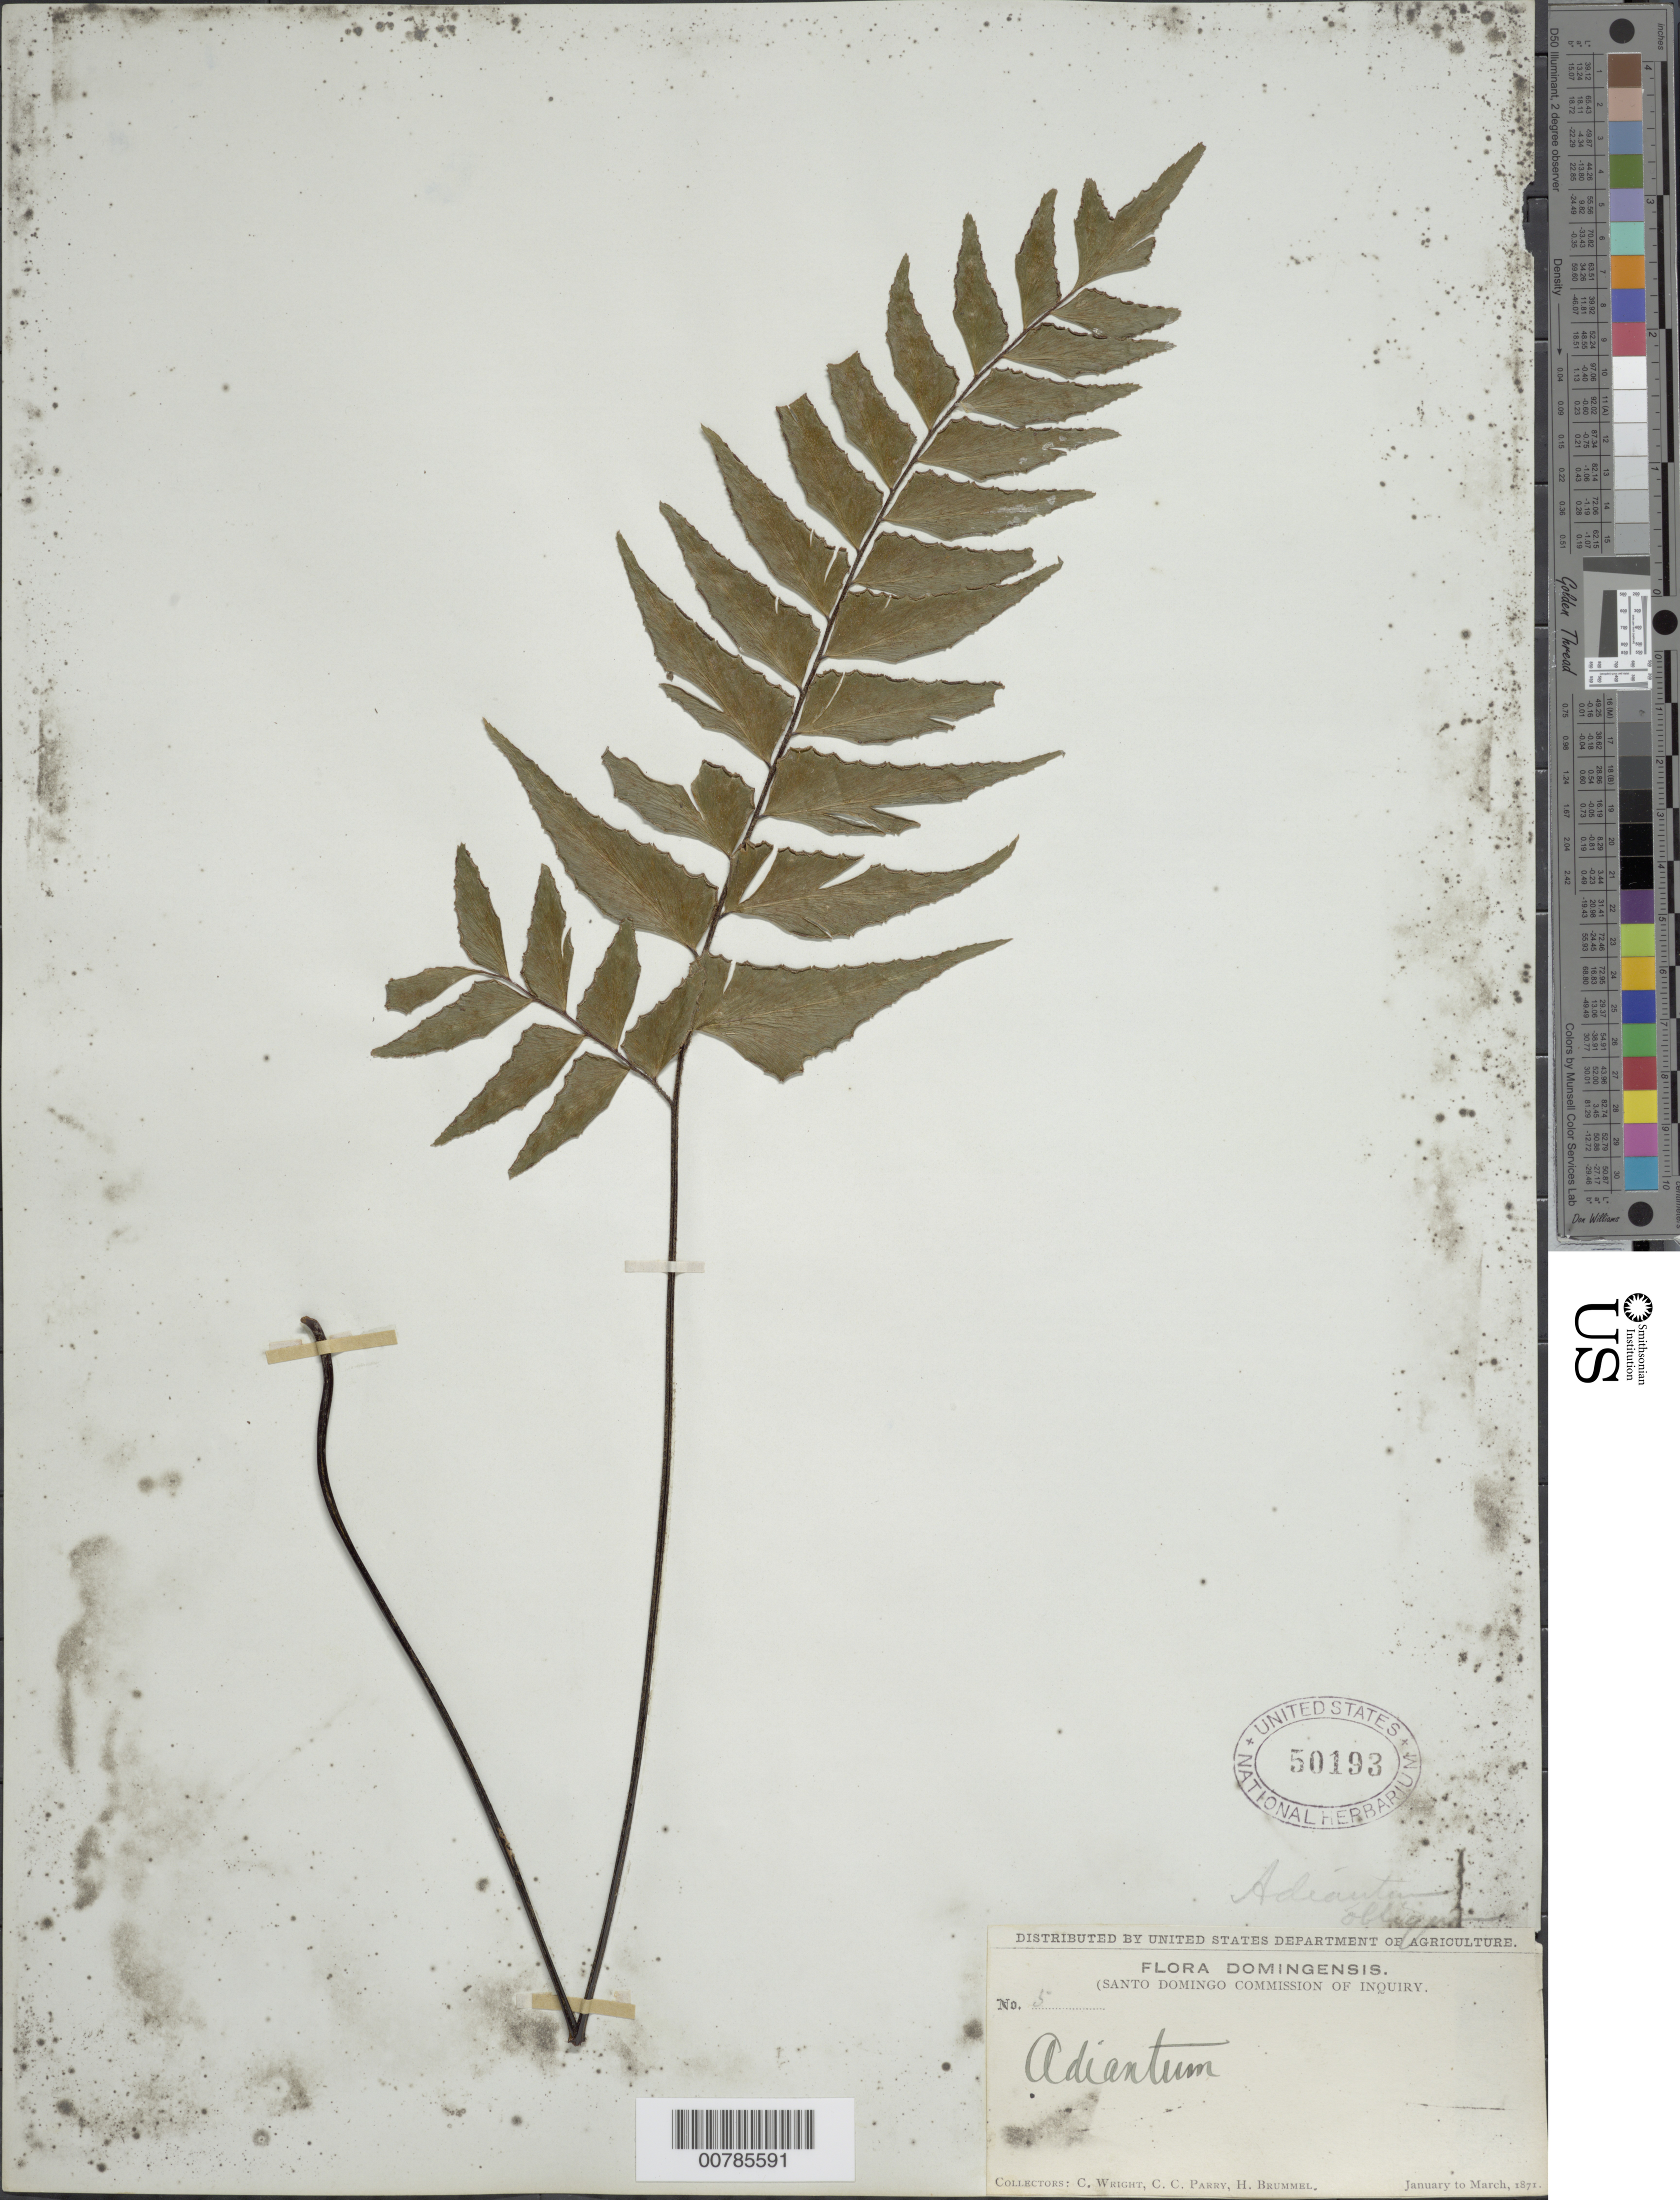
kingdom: Plantae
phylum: Tracheophyta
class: Polypodiopsida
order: Polypodiales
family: Pteridaceae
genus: Adiantum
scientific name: Adiantum obliquum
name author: Willd.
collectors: C. Wright, C. C. Parry & H. Brummel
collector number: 5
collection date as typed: Jan 1871 to -- Mar 1871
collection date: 1871-01/1871-03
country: Dominican Republic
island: Hispaniola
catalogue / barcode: US 50193